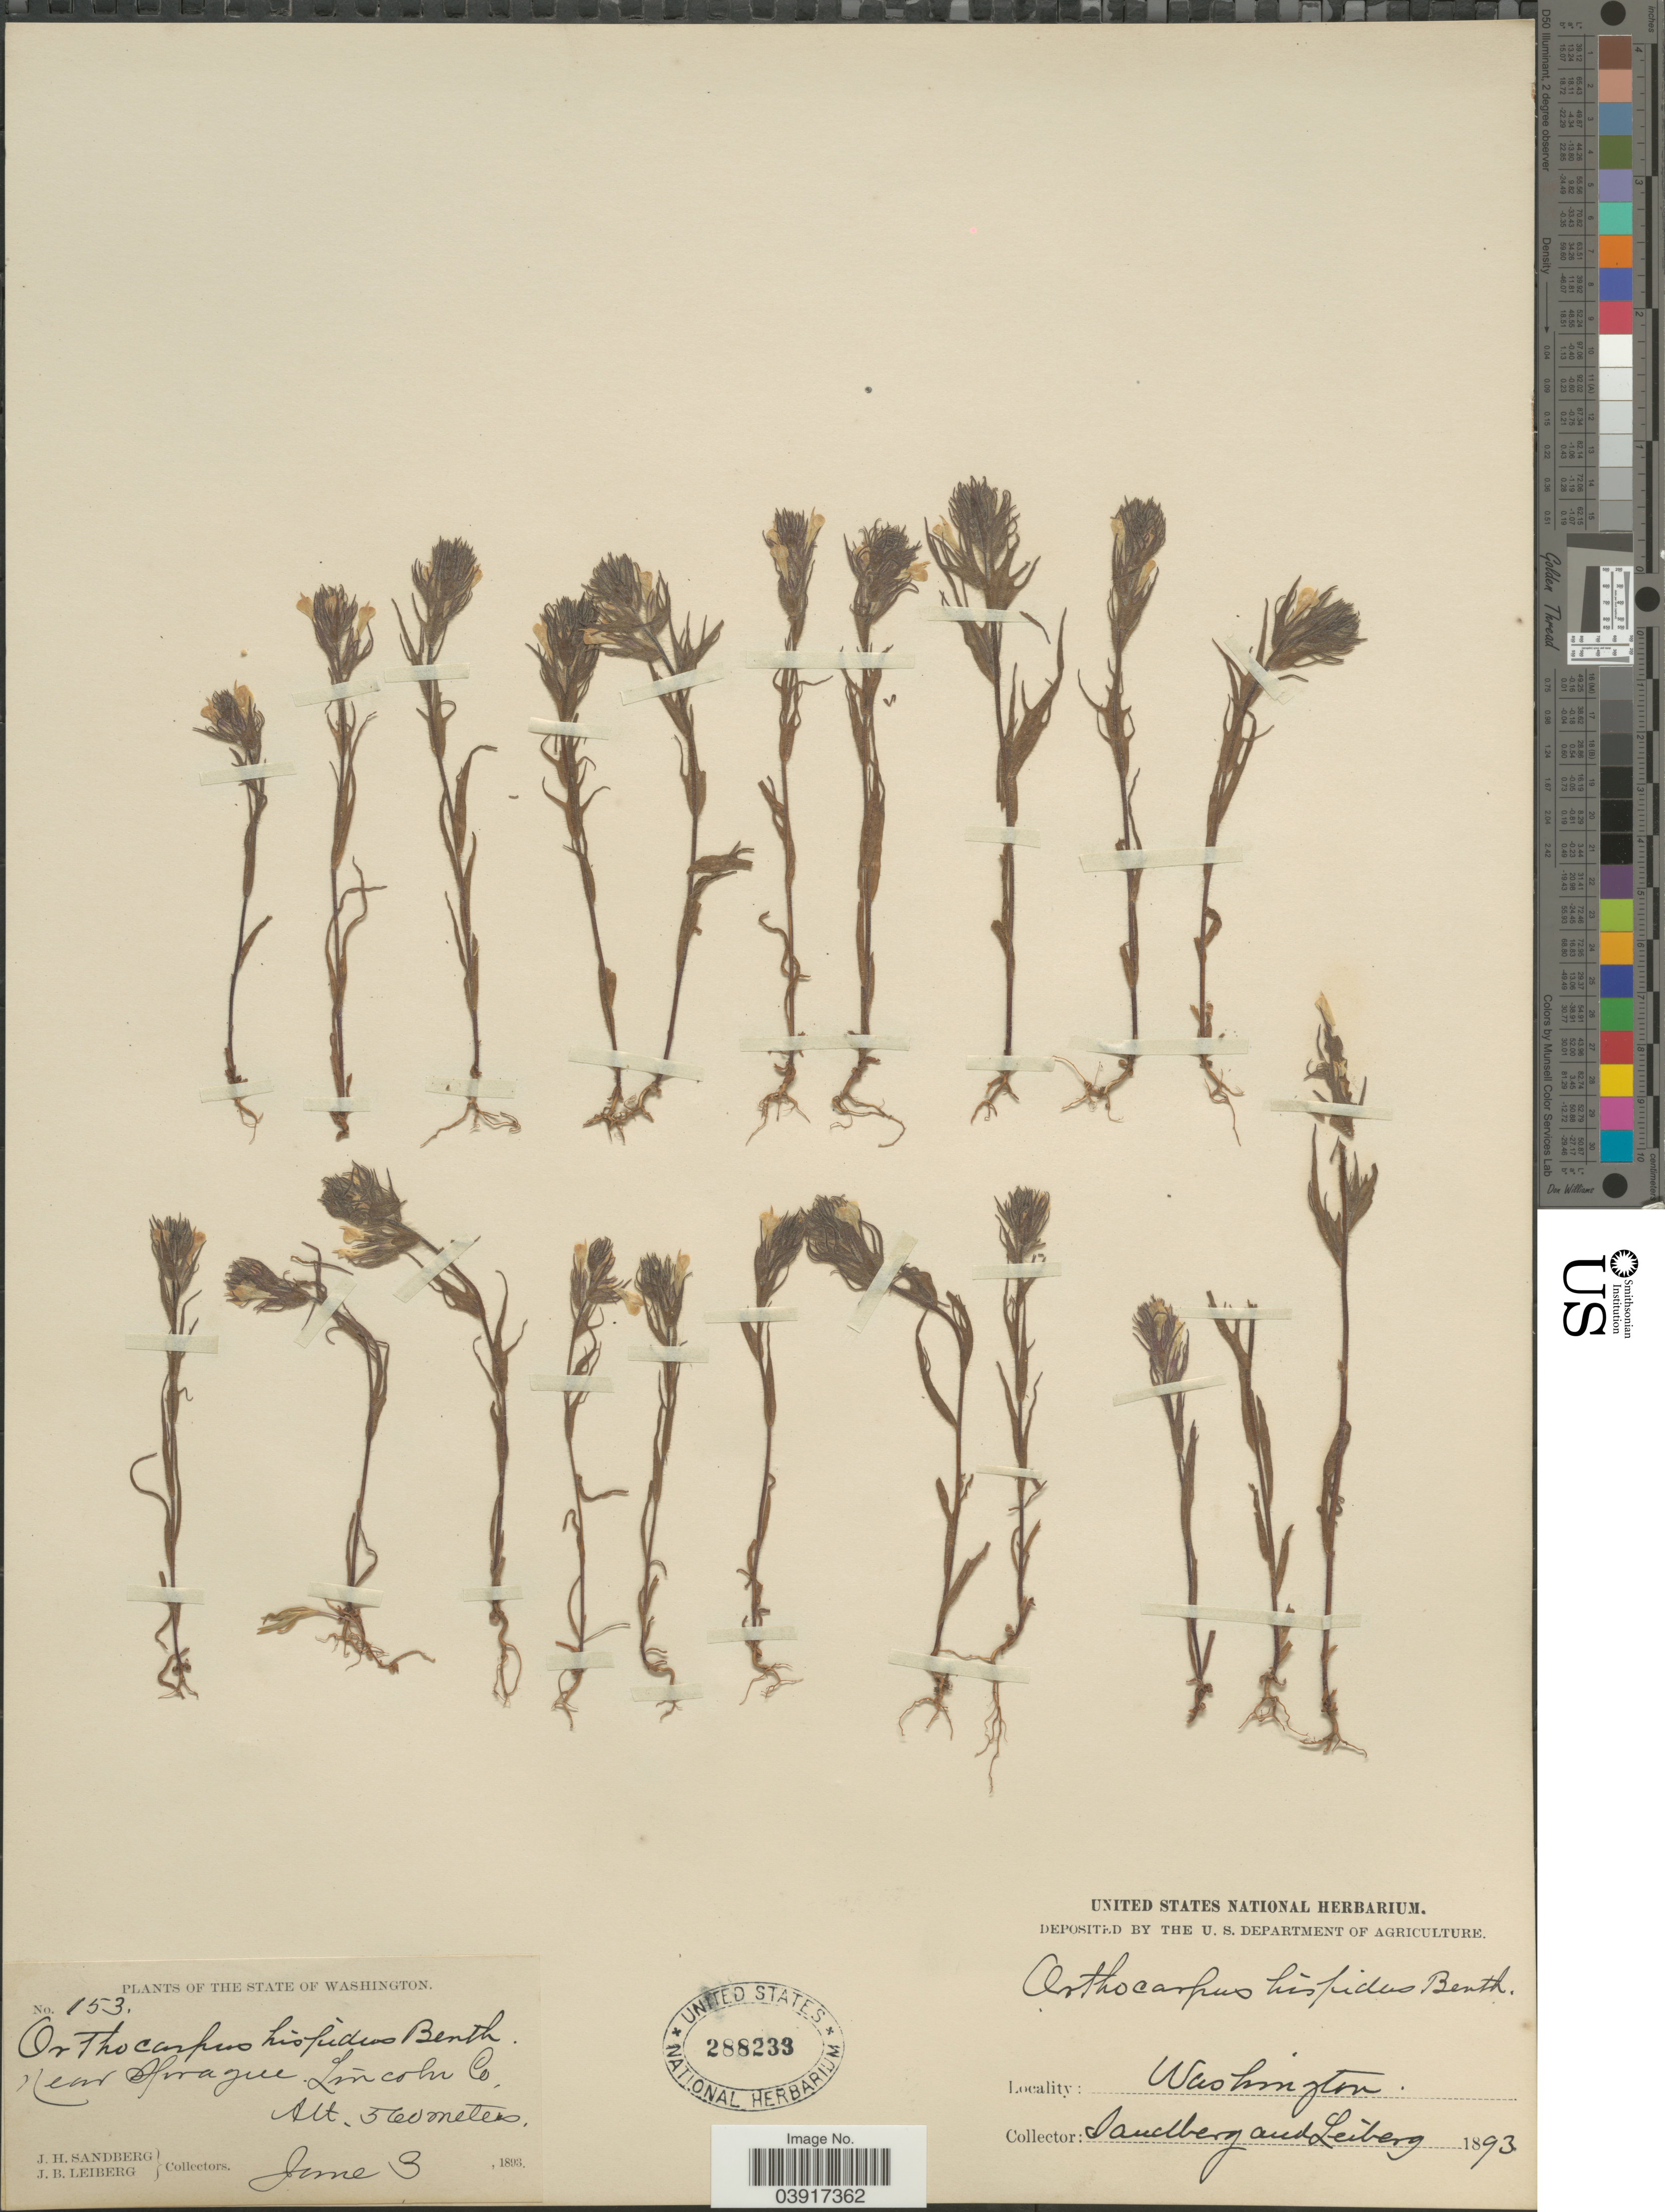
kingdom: Plantae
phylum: Tracheophyta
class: Magnoliopsida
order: Lamiales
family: Orobanchaceae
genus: Orthocarpus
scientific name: Orthocarpus hispidus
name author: Benth.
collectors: J. H. Sandberg & J. B. Leiberg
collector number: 153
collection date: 1893-06-03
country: United States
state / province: Washington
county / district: Lincoln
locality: Near Sprague. Lincoln Co.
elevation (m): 560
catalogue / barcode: US 288233